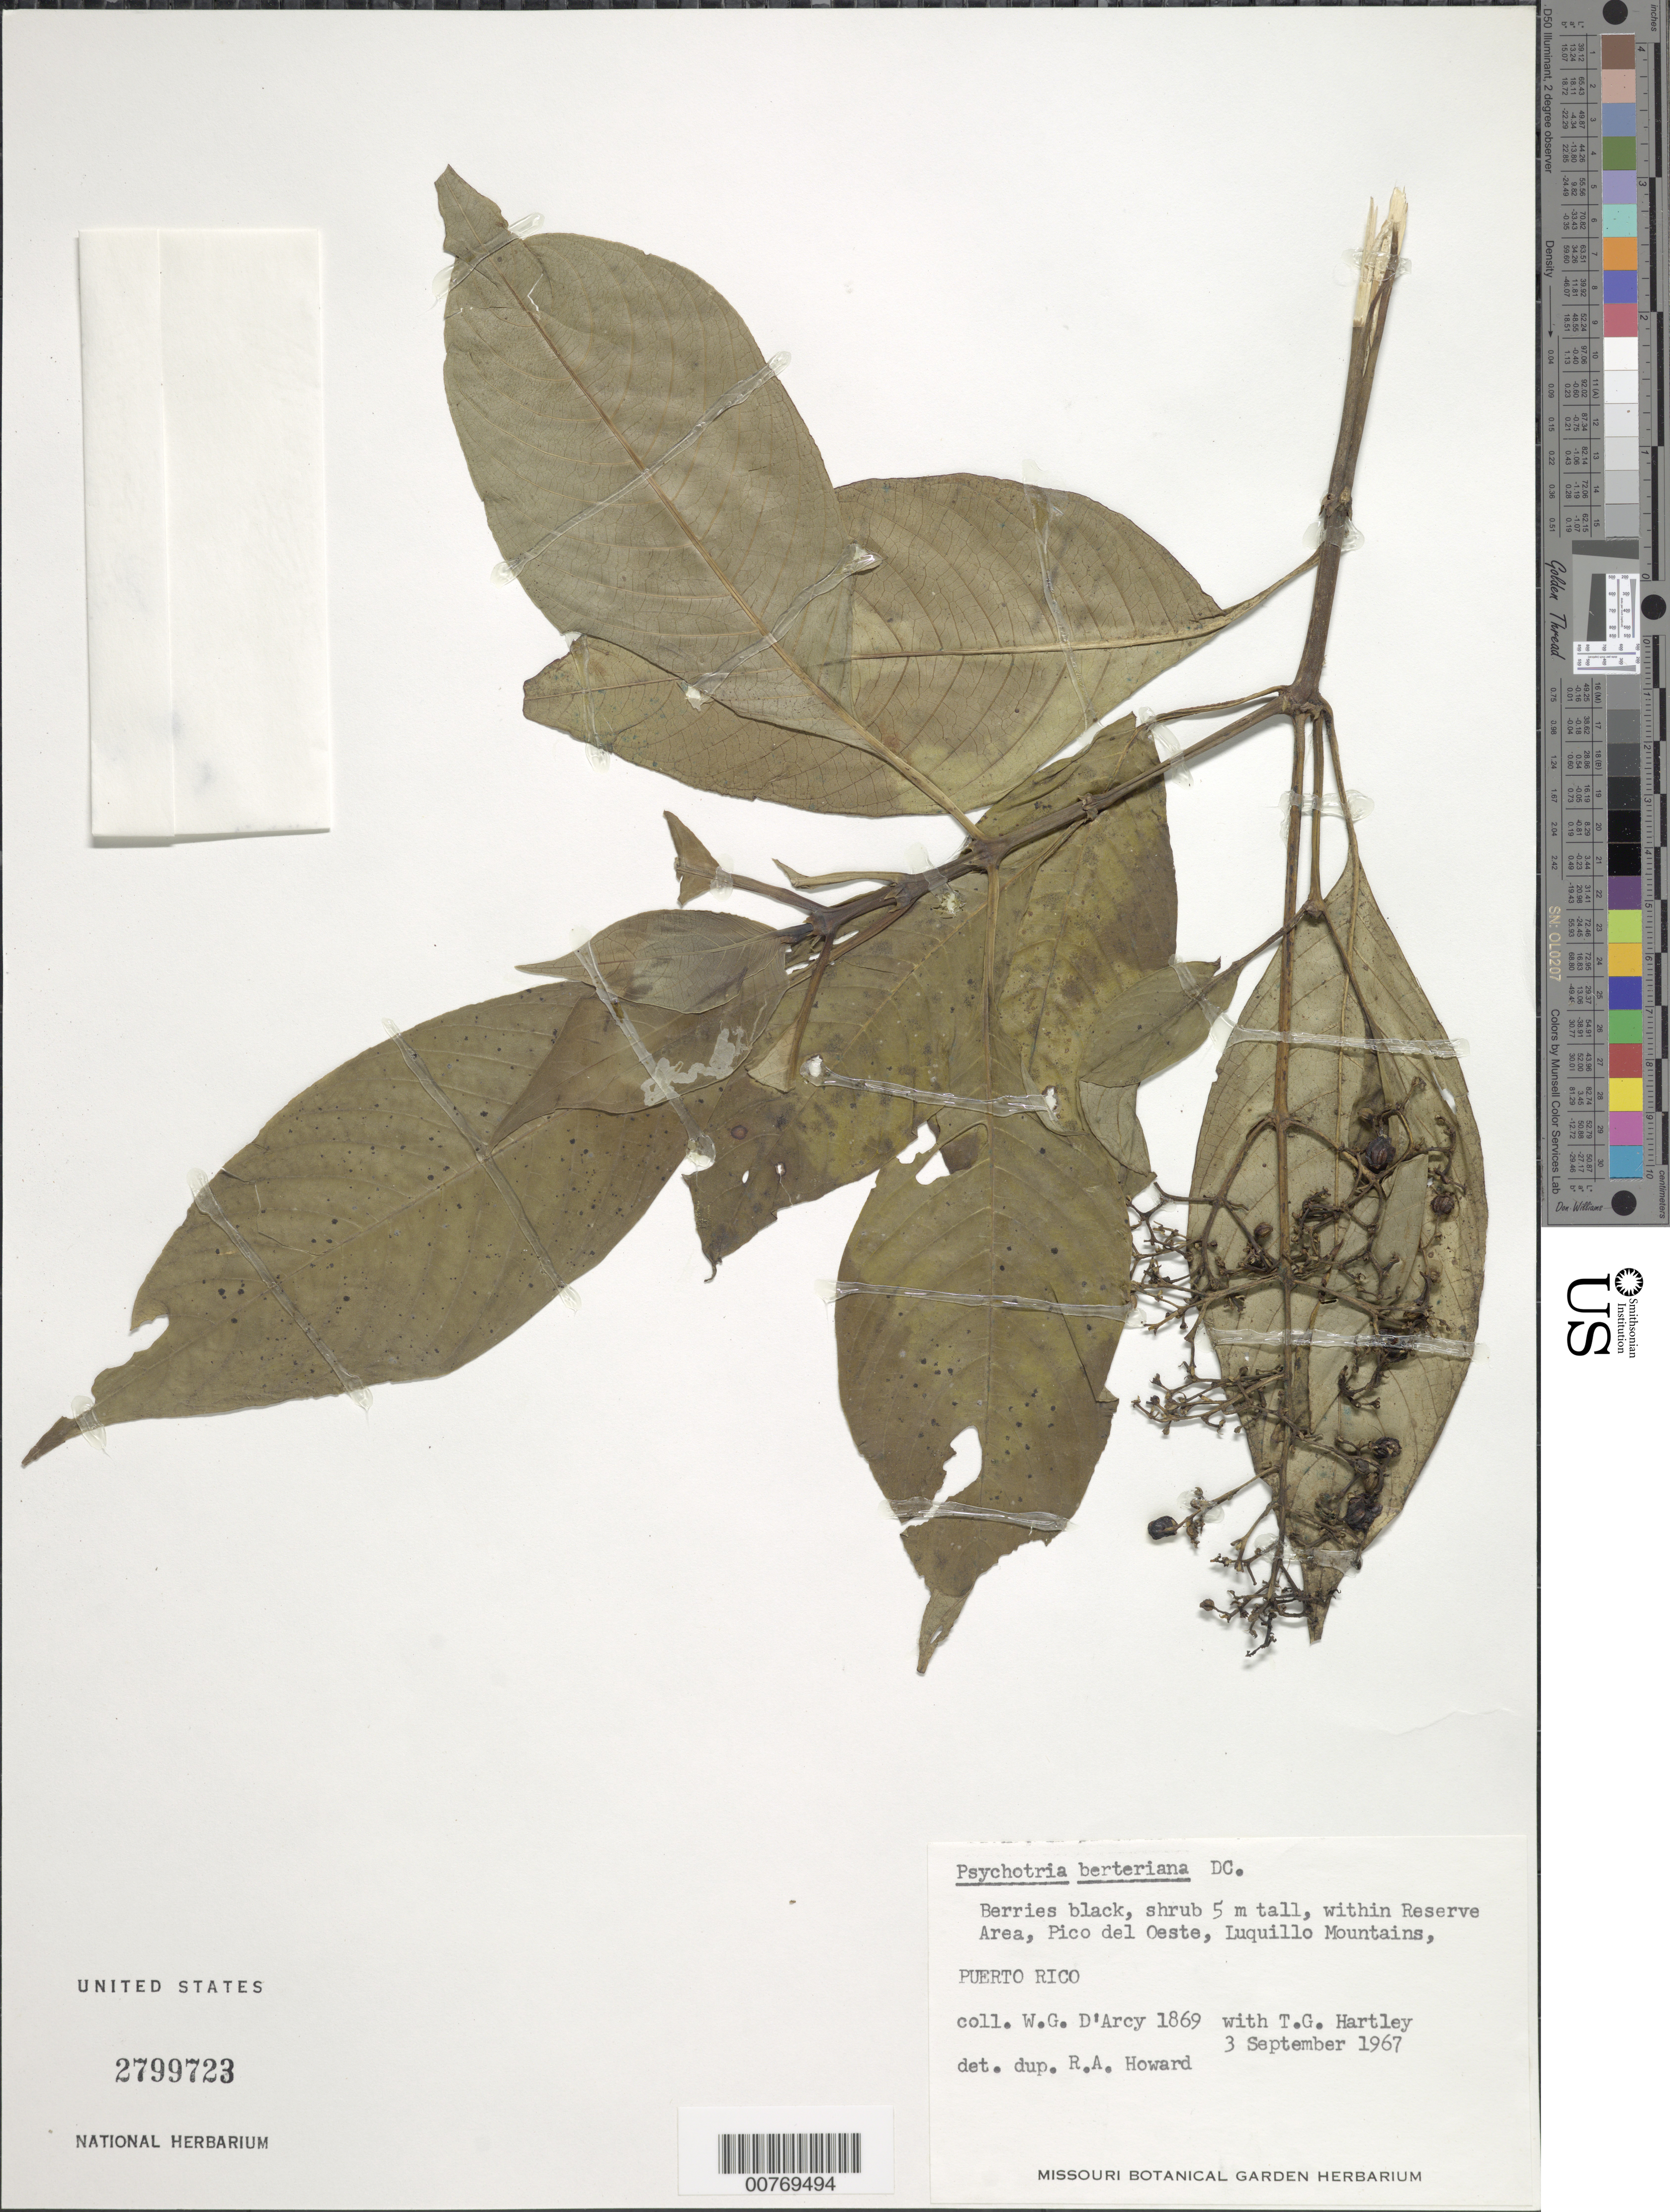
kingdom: Plantae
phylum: Tracheophyta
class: Magnoliopsida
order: Gentianales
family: Rubiaceae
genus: Psychotria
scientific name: Psychotria berteroana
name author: DC.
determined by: Howard, R. A.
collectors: W. G. D'Arcy & T. G. Hartley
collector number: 1869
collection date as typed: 03 Sep 1967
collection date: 1967-09-03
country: Puerto Rico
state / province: Ceiba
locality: Within Reserve Area, Pico del Oeste, Luquillo Mountains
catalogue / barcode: US 2799723